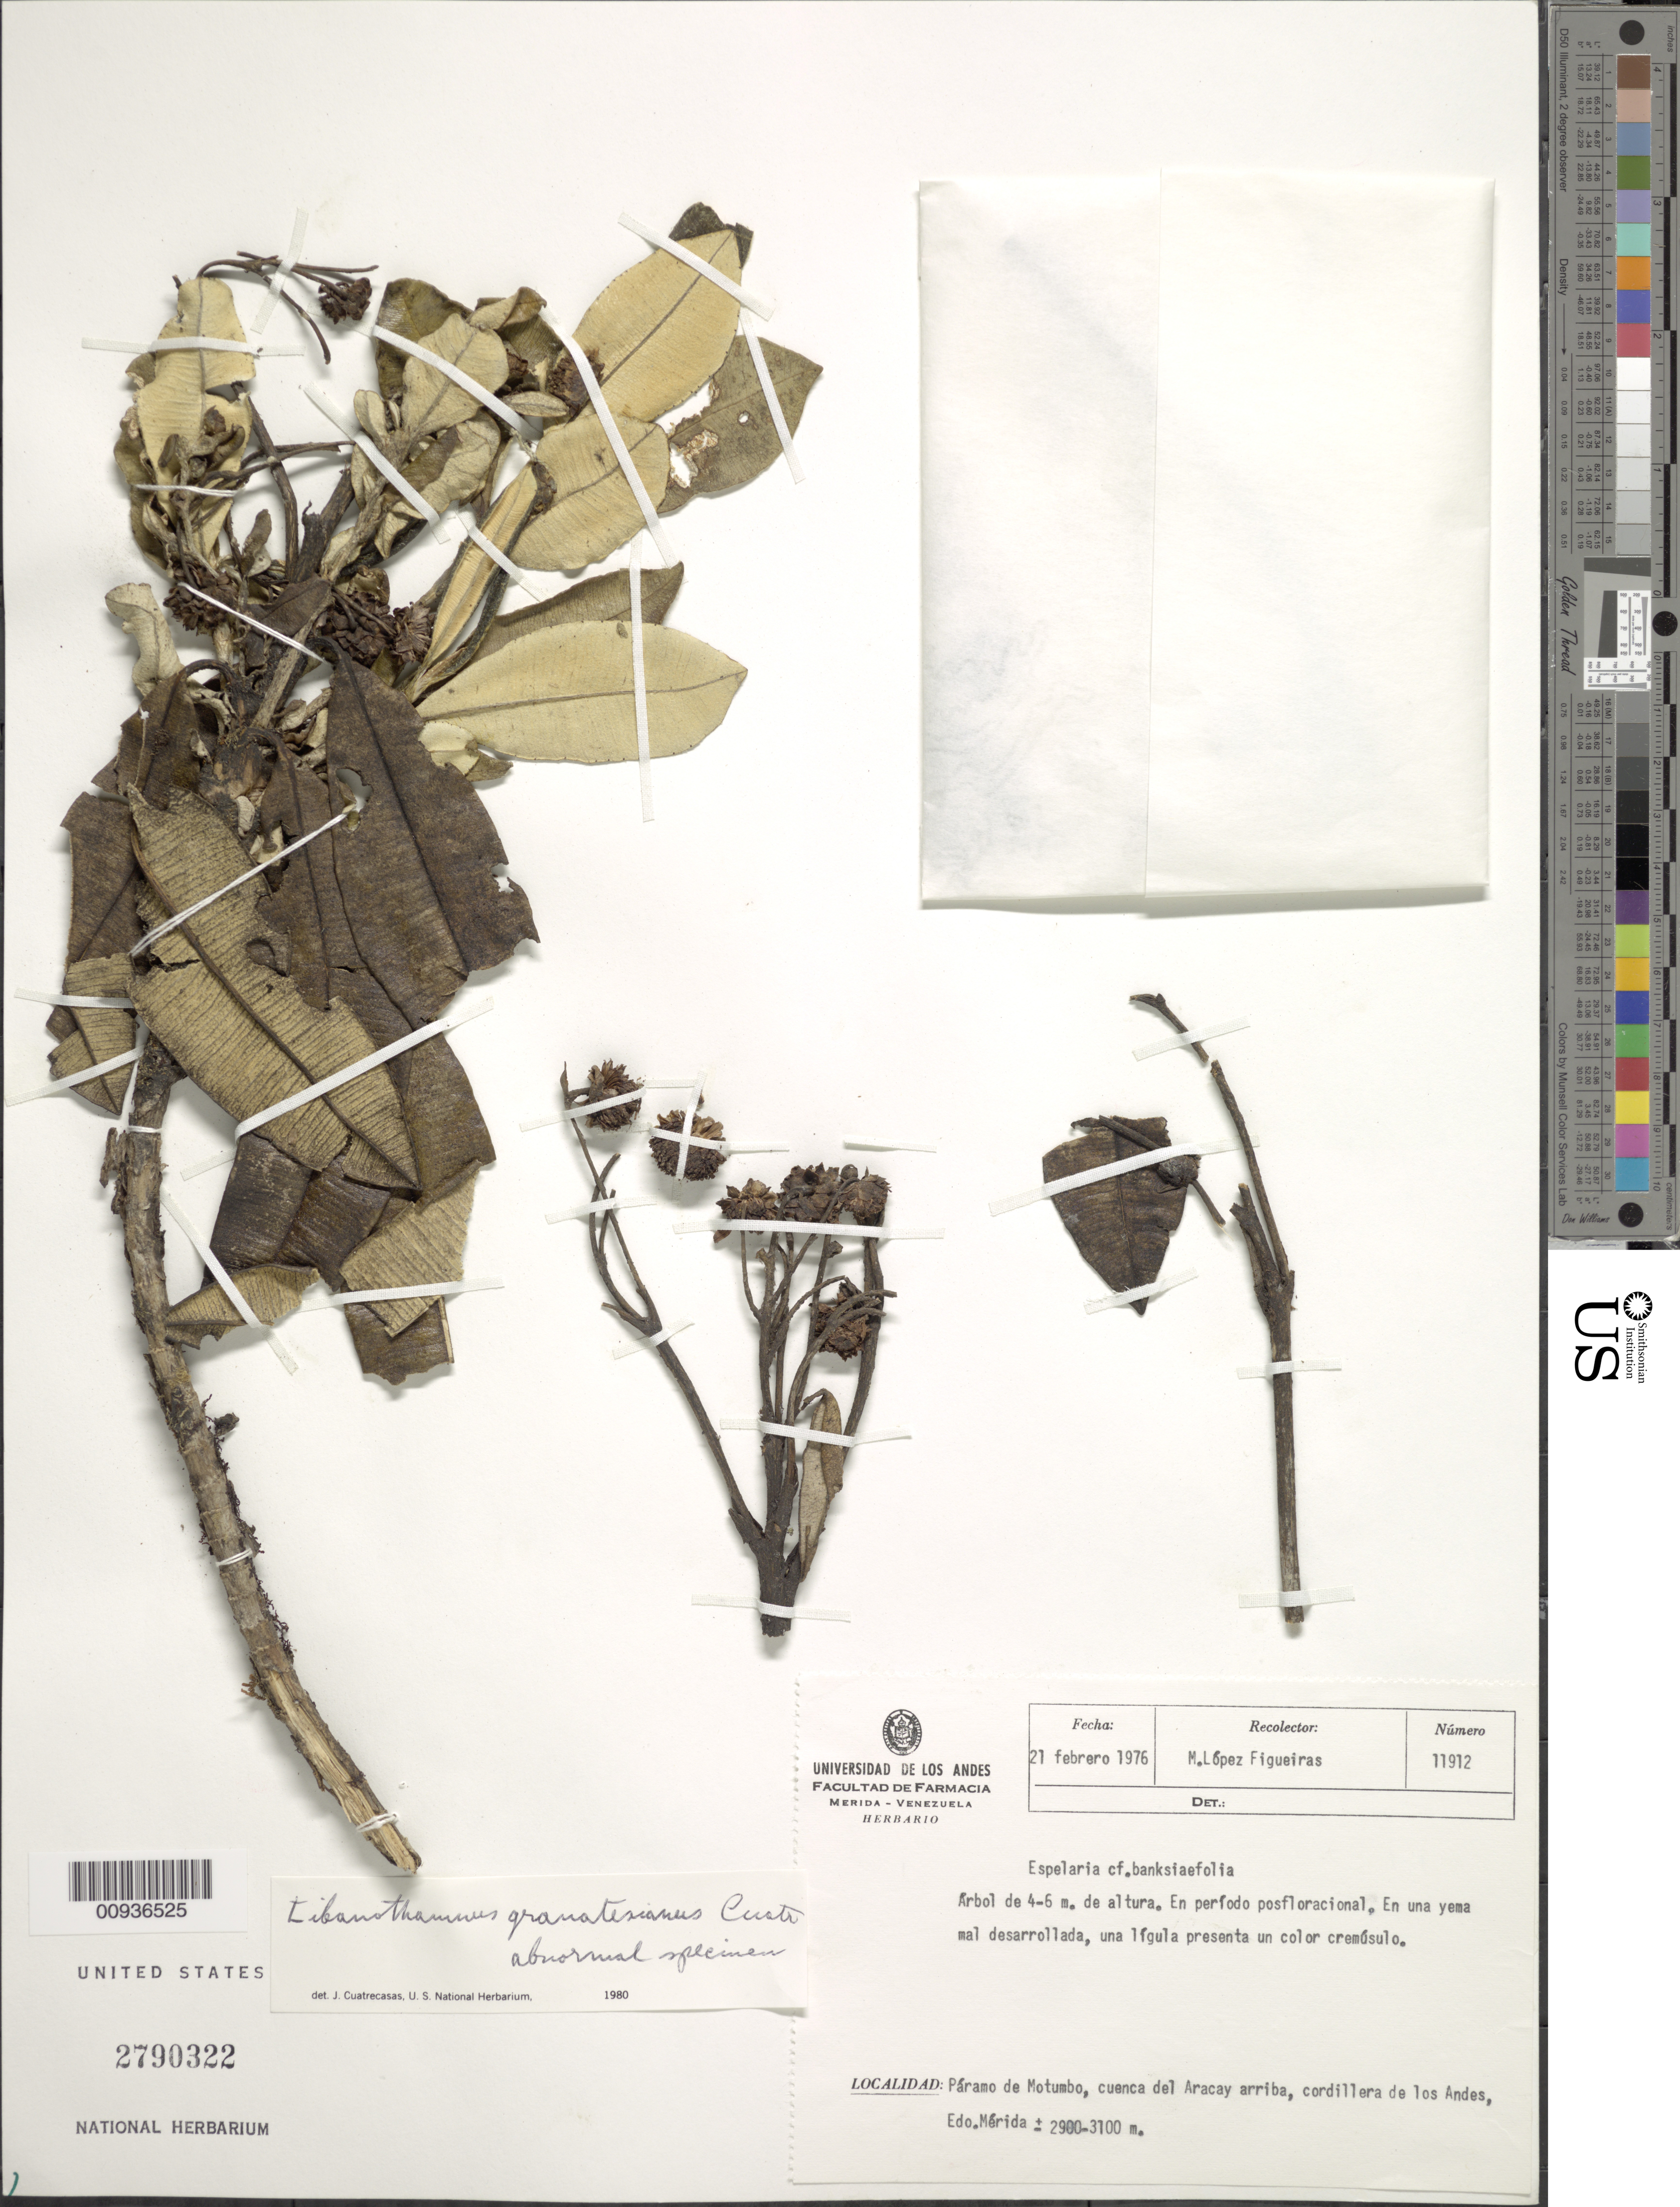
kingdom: Plantae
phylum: Tracheophyta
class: Magnoliopsida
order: Asterales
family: Asteraceae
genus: Libanothamnus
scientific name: Libanothamnus banksiifolius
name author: (Sch. Bip. & Ettingsh.) Cuatrec.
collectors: M. López Figueiras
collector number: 11912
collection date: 1976-02-21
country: Venezuela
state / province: Mérida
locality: Páramo de Motumbo. Cuenca del Aracay arriba, Cordillera de los Andes.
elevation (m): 2900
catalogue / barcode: US 2790322